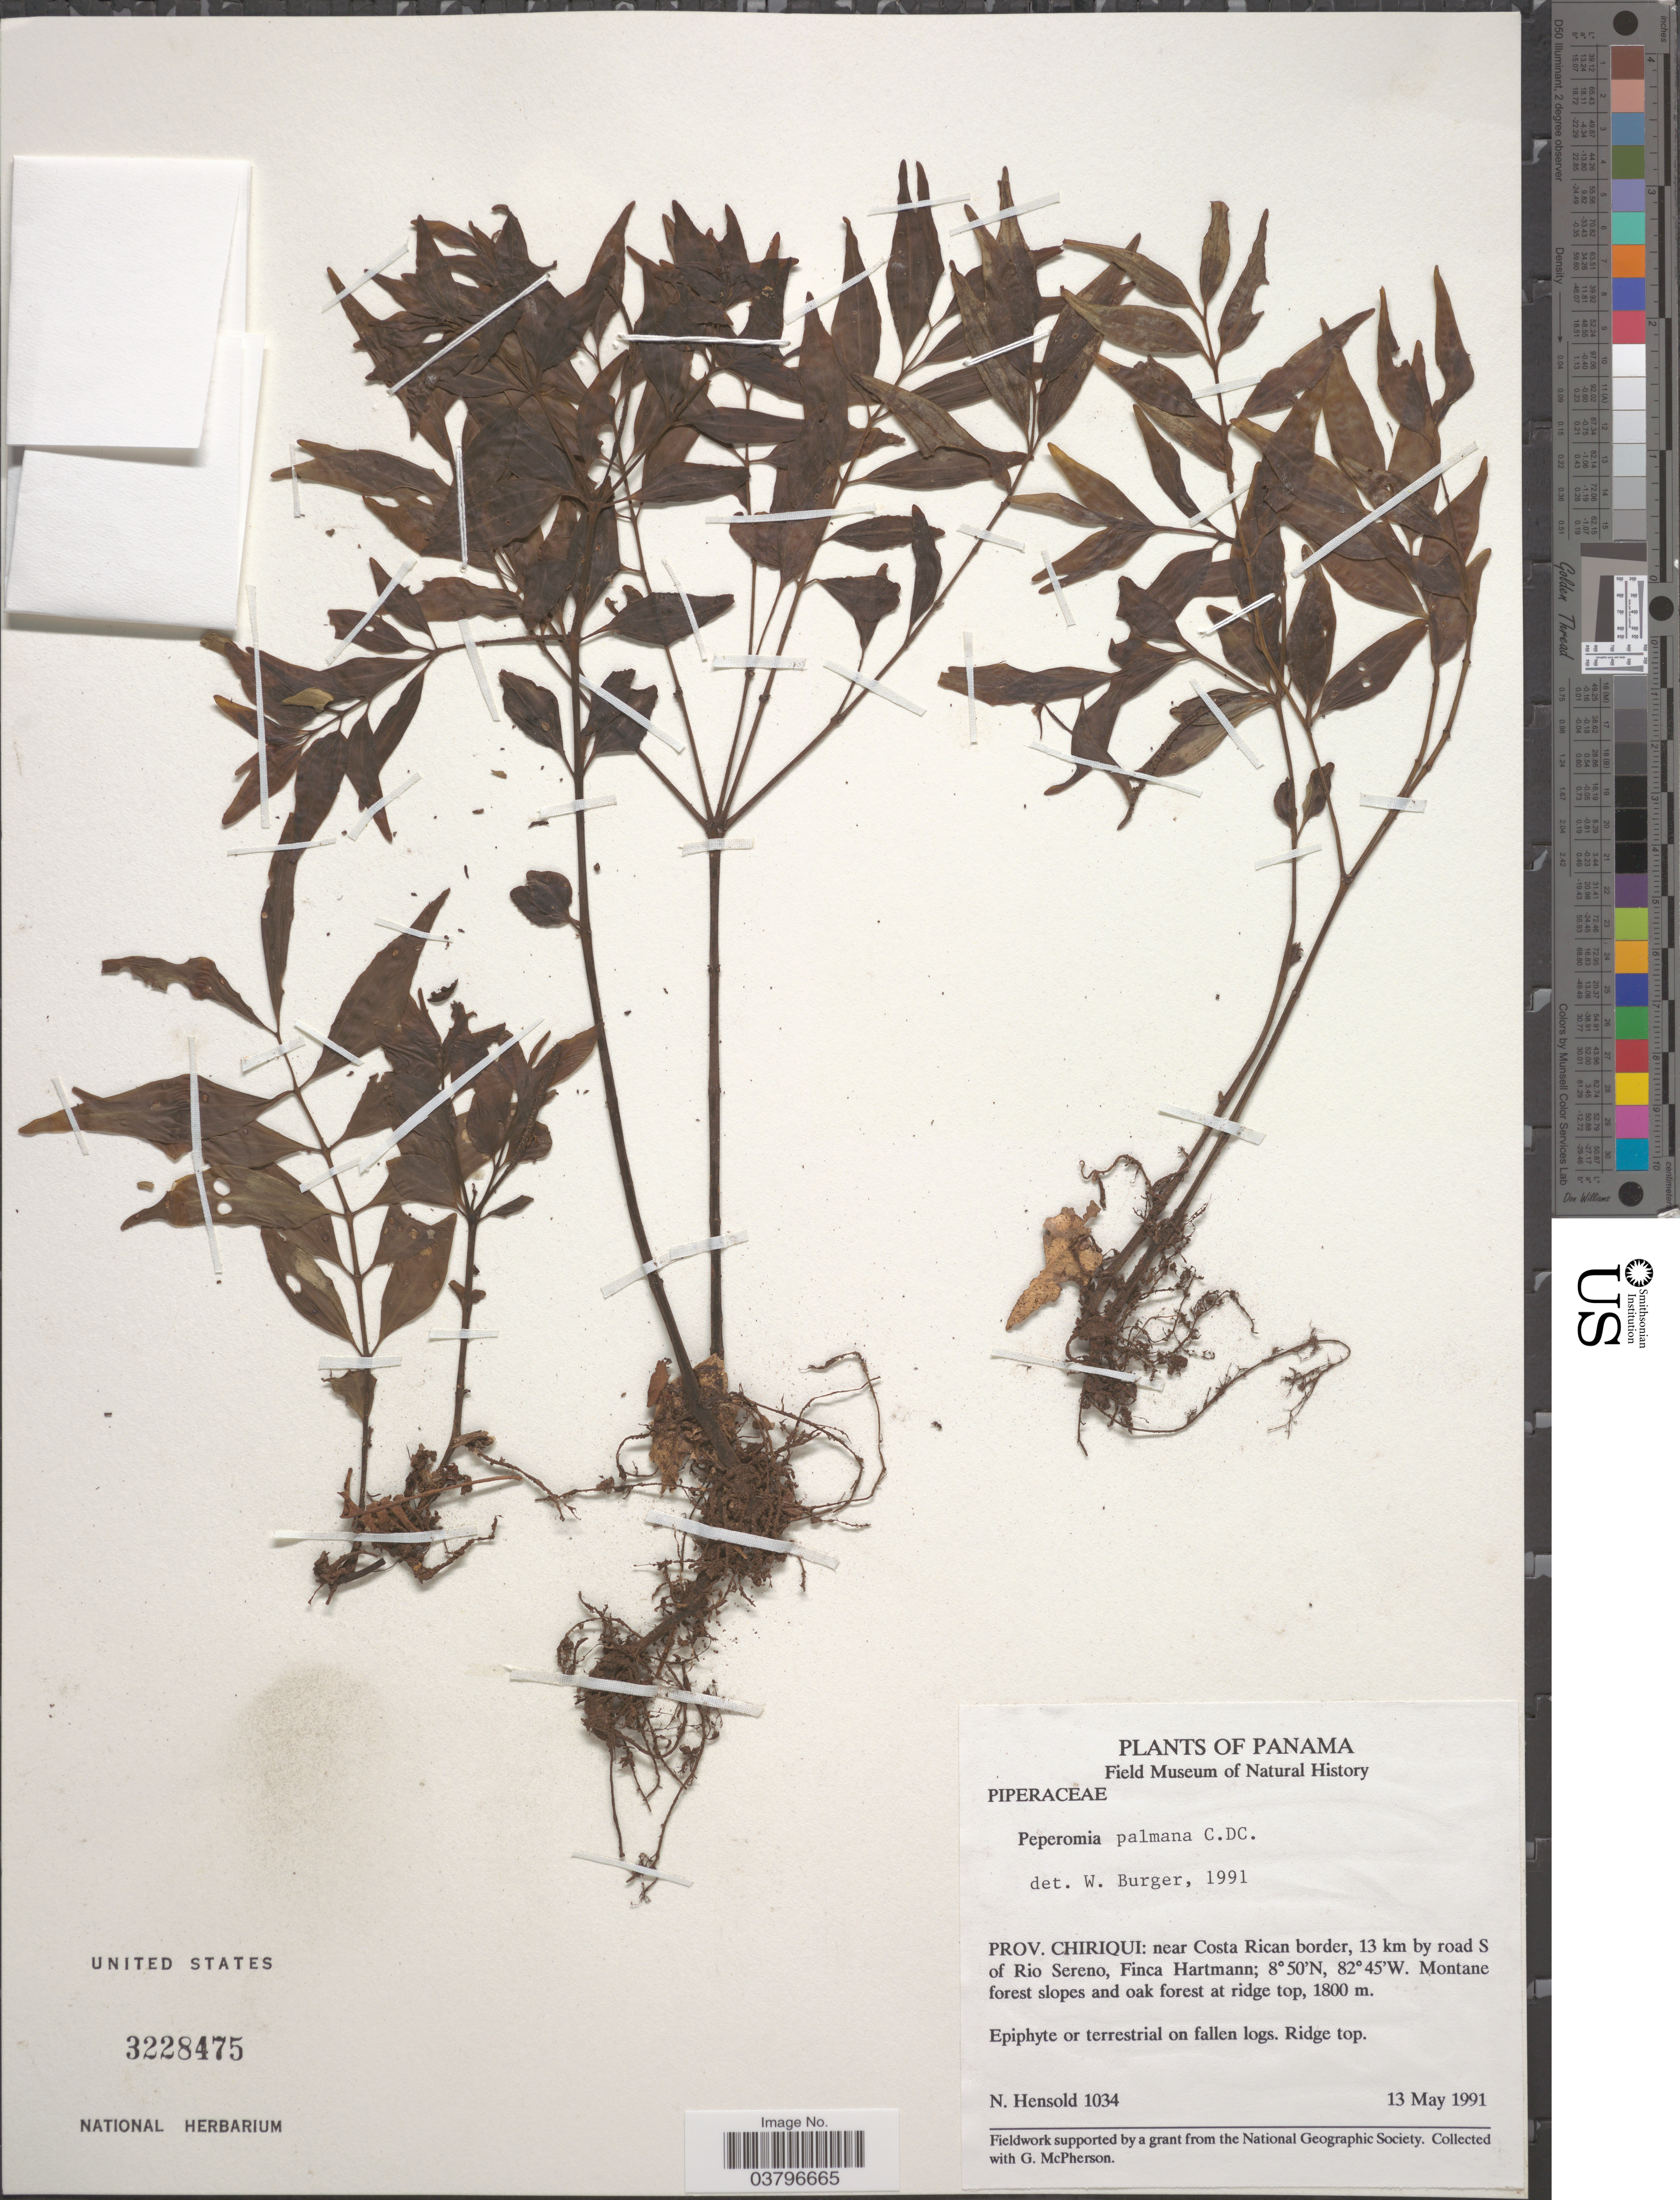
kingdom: Plantae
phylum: Tracheophyta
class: Magnoliopsida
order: Piperales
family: Piperaceae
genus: Peperomia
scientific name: Peperomia palmana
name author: C. DC.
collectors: N. Hensold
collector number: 1034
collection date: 1991-05-13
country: Panama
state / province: Chiriqui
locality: Near Costa Rican border, 13 km by road S of Rio Sereno, Finca Hartmann.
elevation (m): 1800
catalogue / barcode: US 3228475